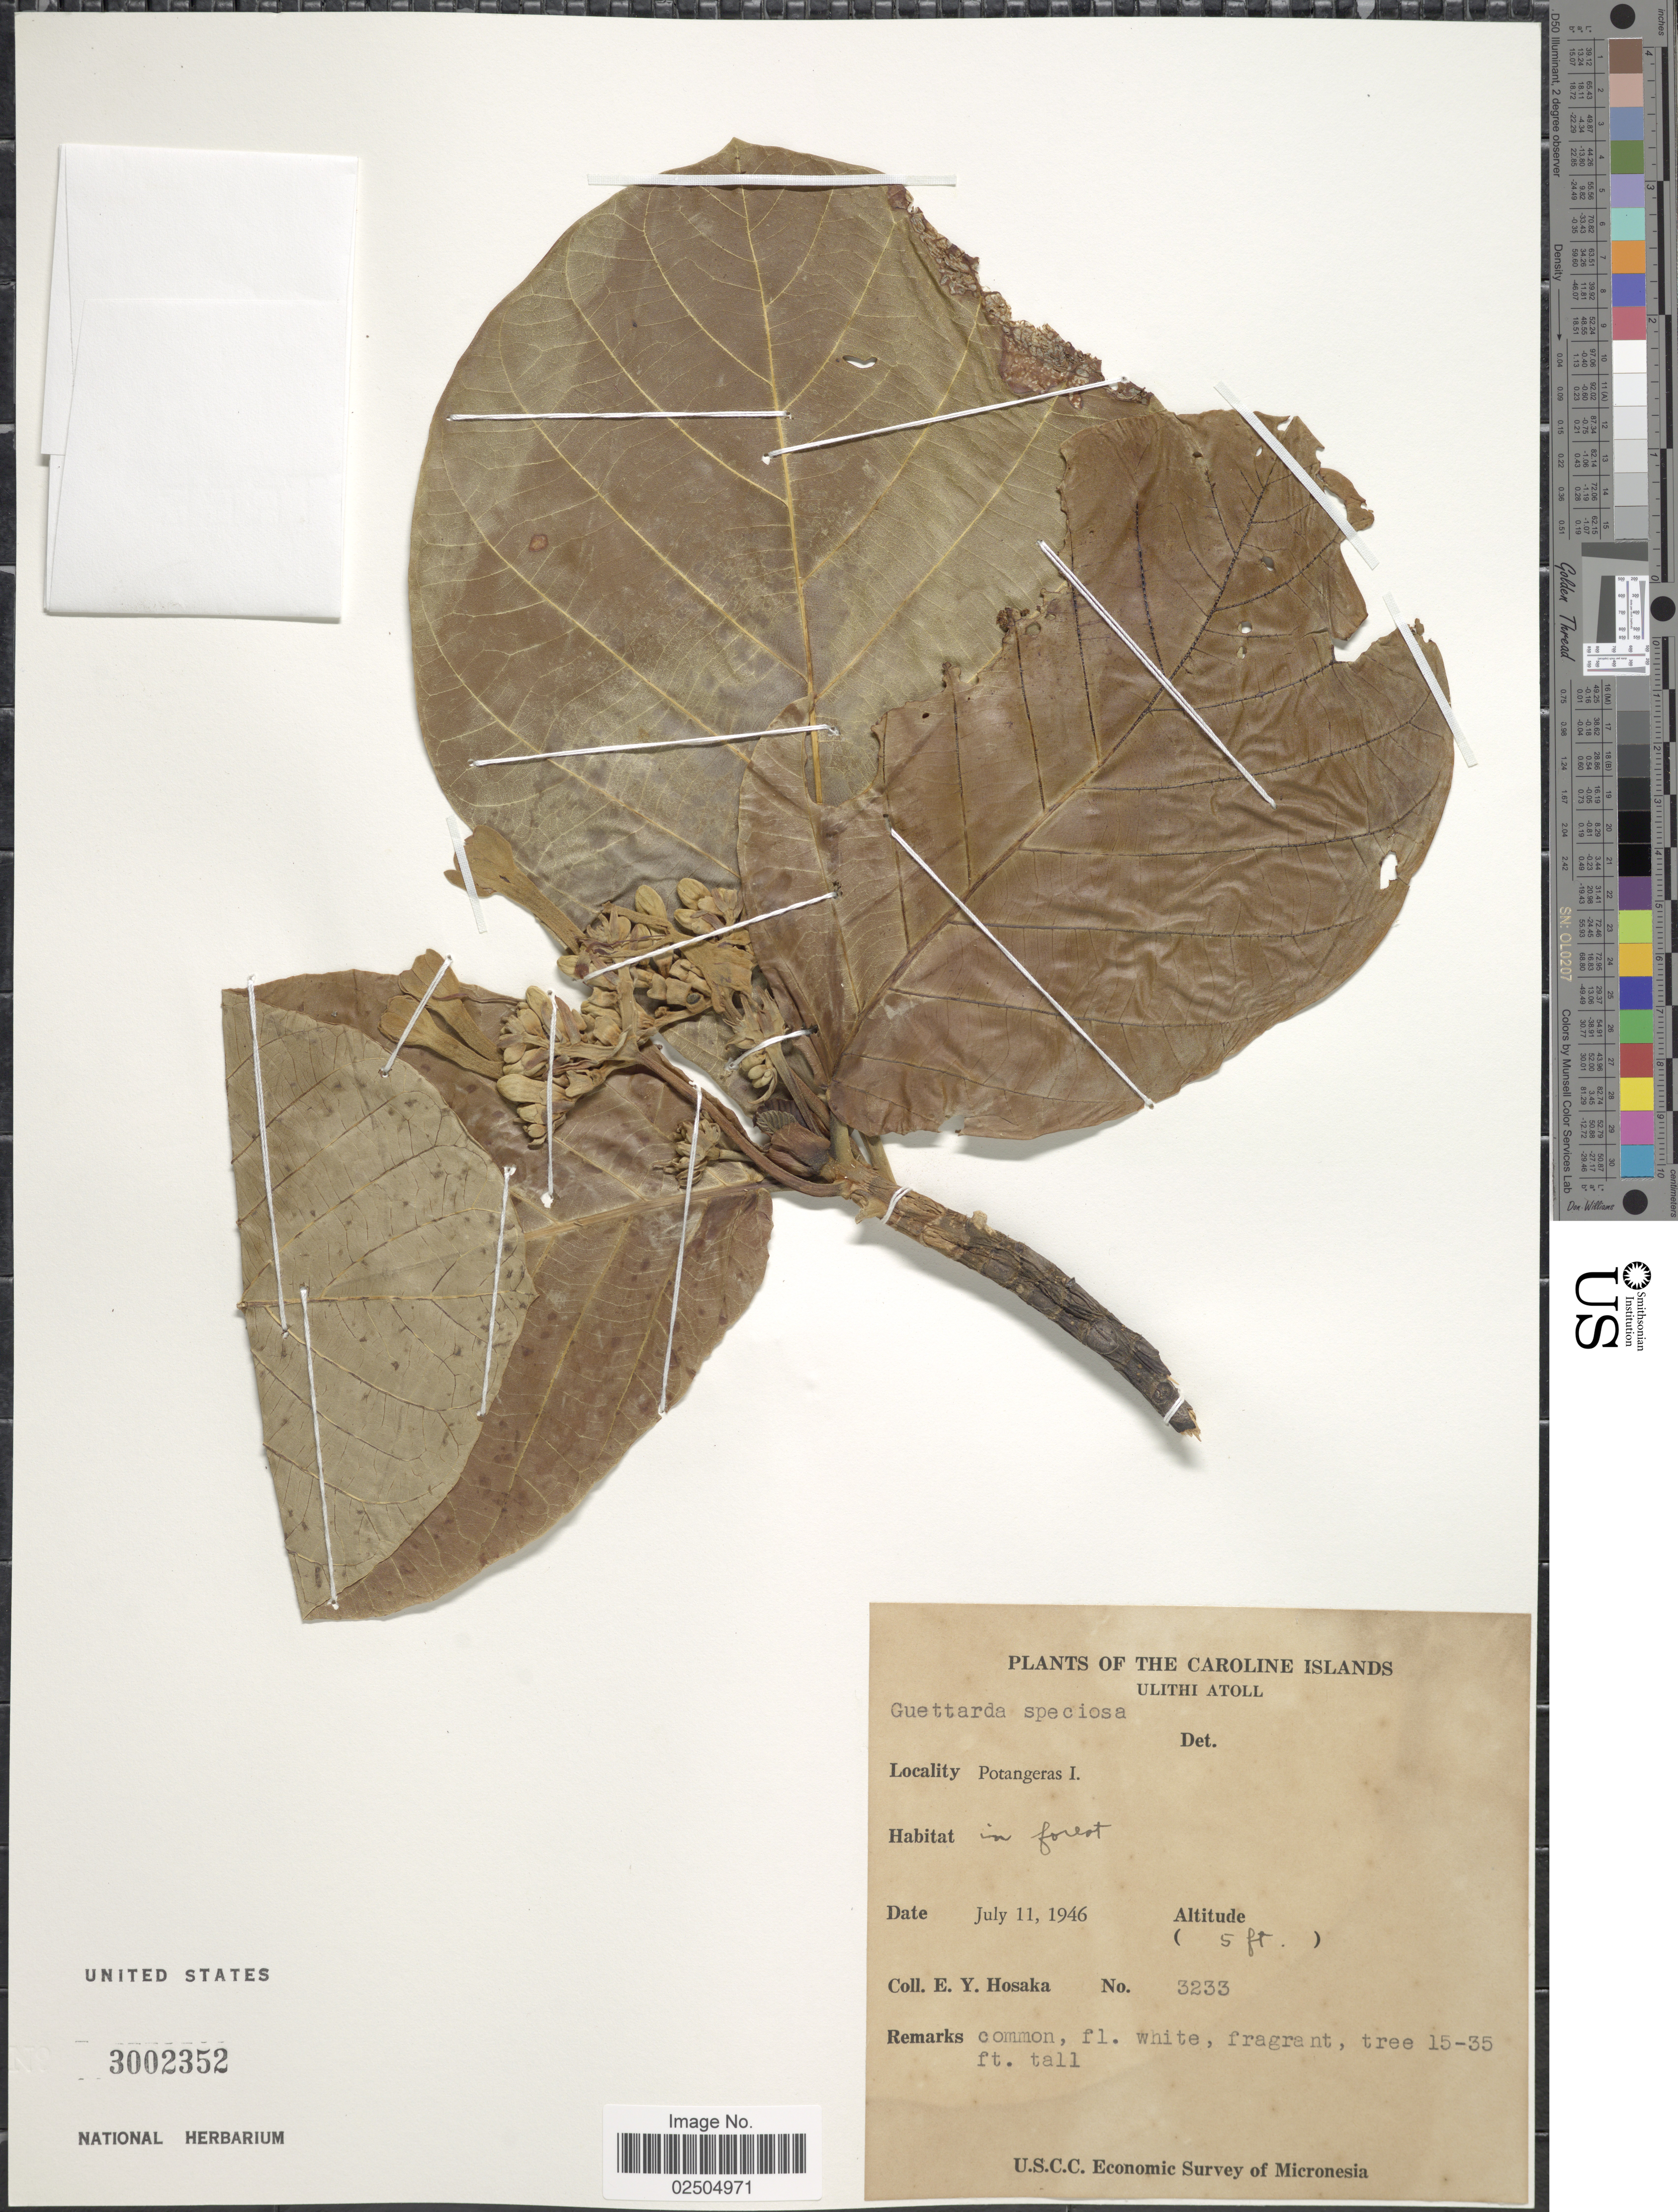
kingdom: Plantae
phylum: Tracheophyta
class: Magnoliopsida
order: Gentianales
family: Rubiaceae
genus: Guettarda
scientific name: Guettarda speciosa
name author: L.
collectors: E. Y. Hosaka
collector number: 3233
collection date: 1946-07-11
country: Micronesia, Federated States of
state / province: Yap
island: Ulithi Atoll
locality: The Caroline Islands, Ulithi Atoll, Potangeras I.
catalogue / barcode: US 3002352